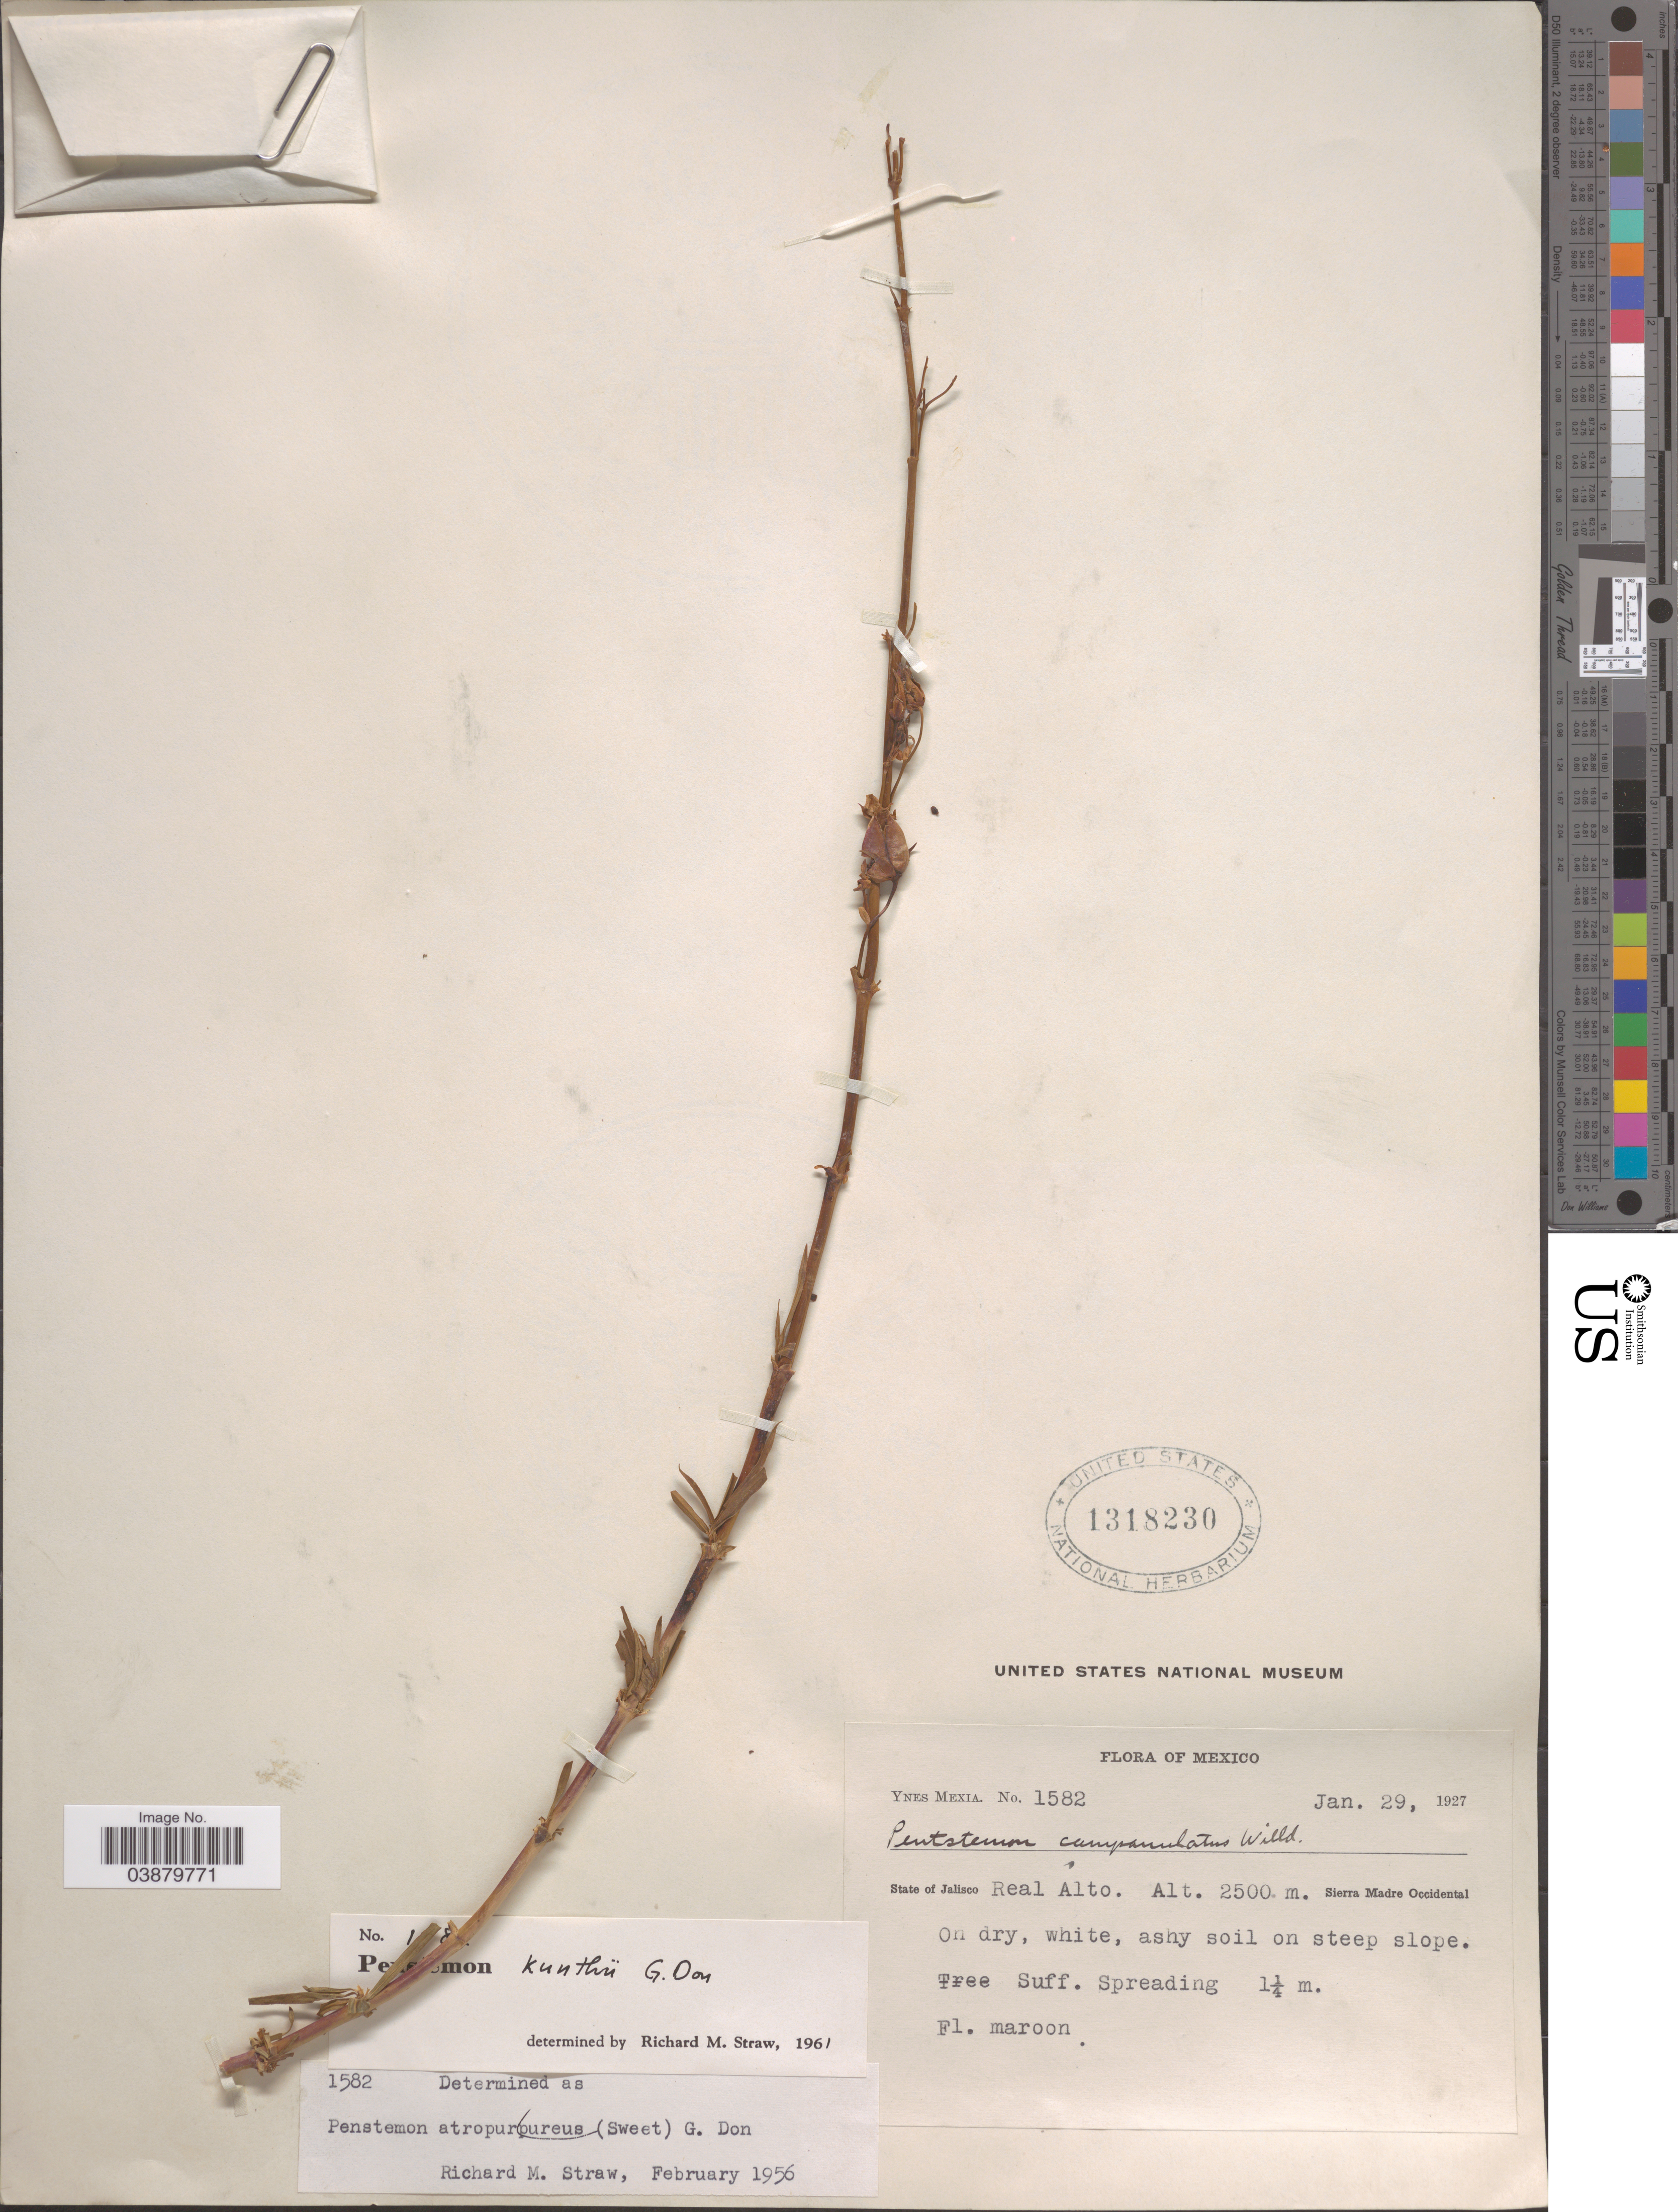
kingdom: Plantae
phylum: Tracheophyta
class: Magnoliopsida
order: Lamiales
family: Plantaginaceae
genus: Penstemon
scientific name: Penstemon kunthii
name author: G. Don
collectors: Y. Mexia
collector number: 1582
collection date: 1927-01-29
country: Mexico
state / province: Jalisco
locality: Real Alto. Sierra Madre Occidental.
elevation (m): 2500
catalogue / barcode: US 1318230